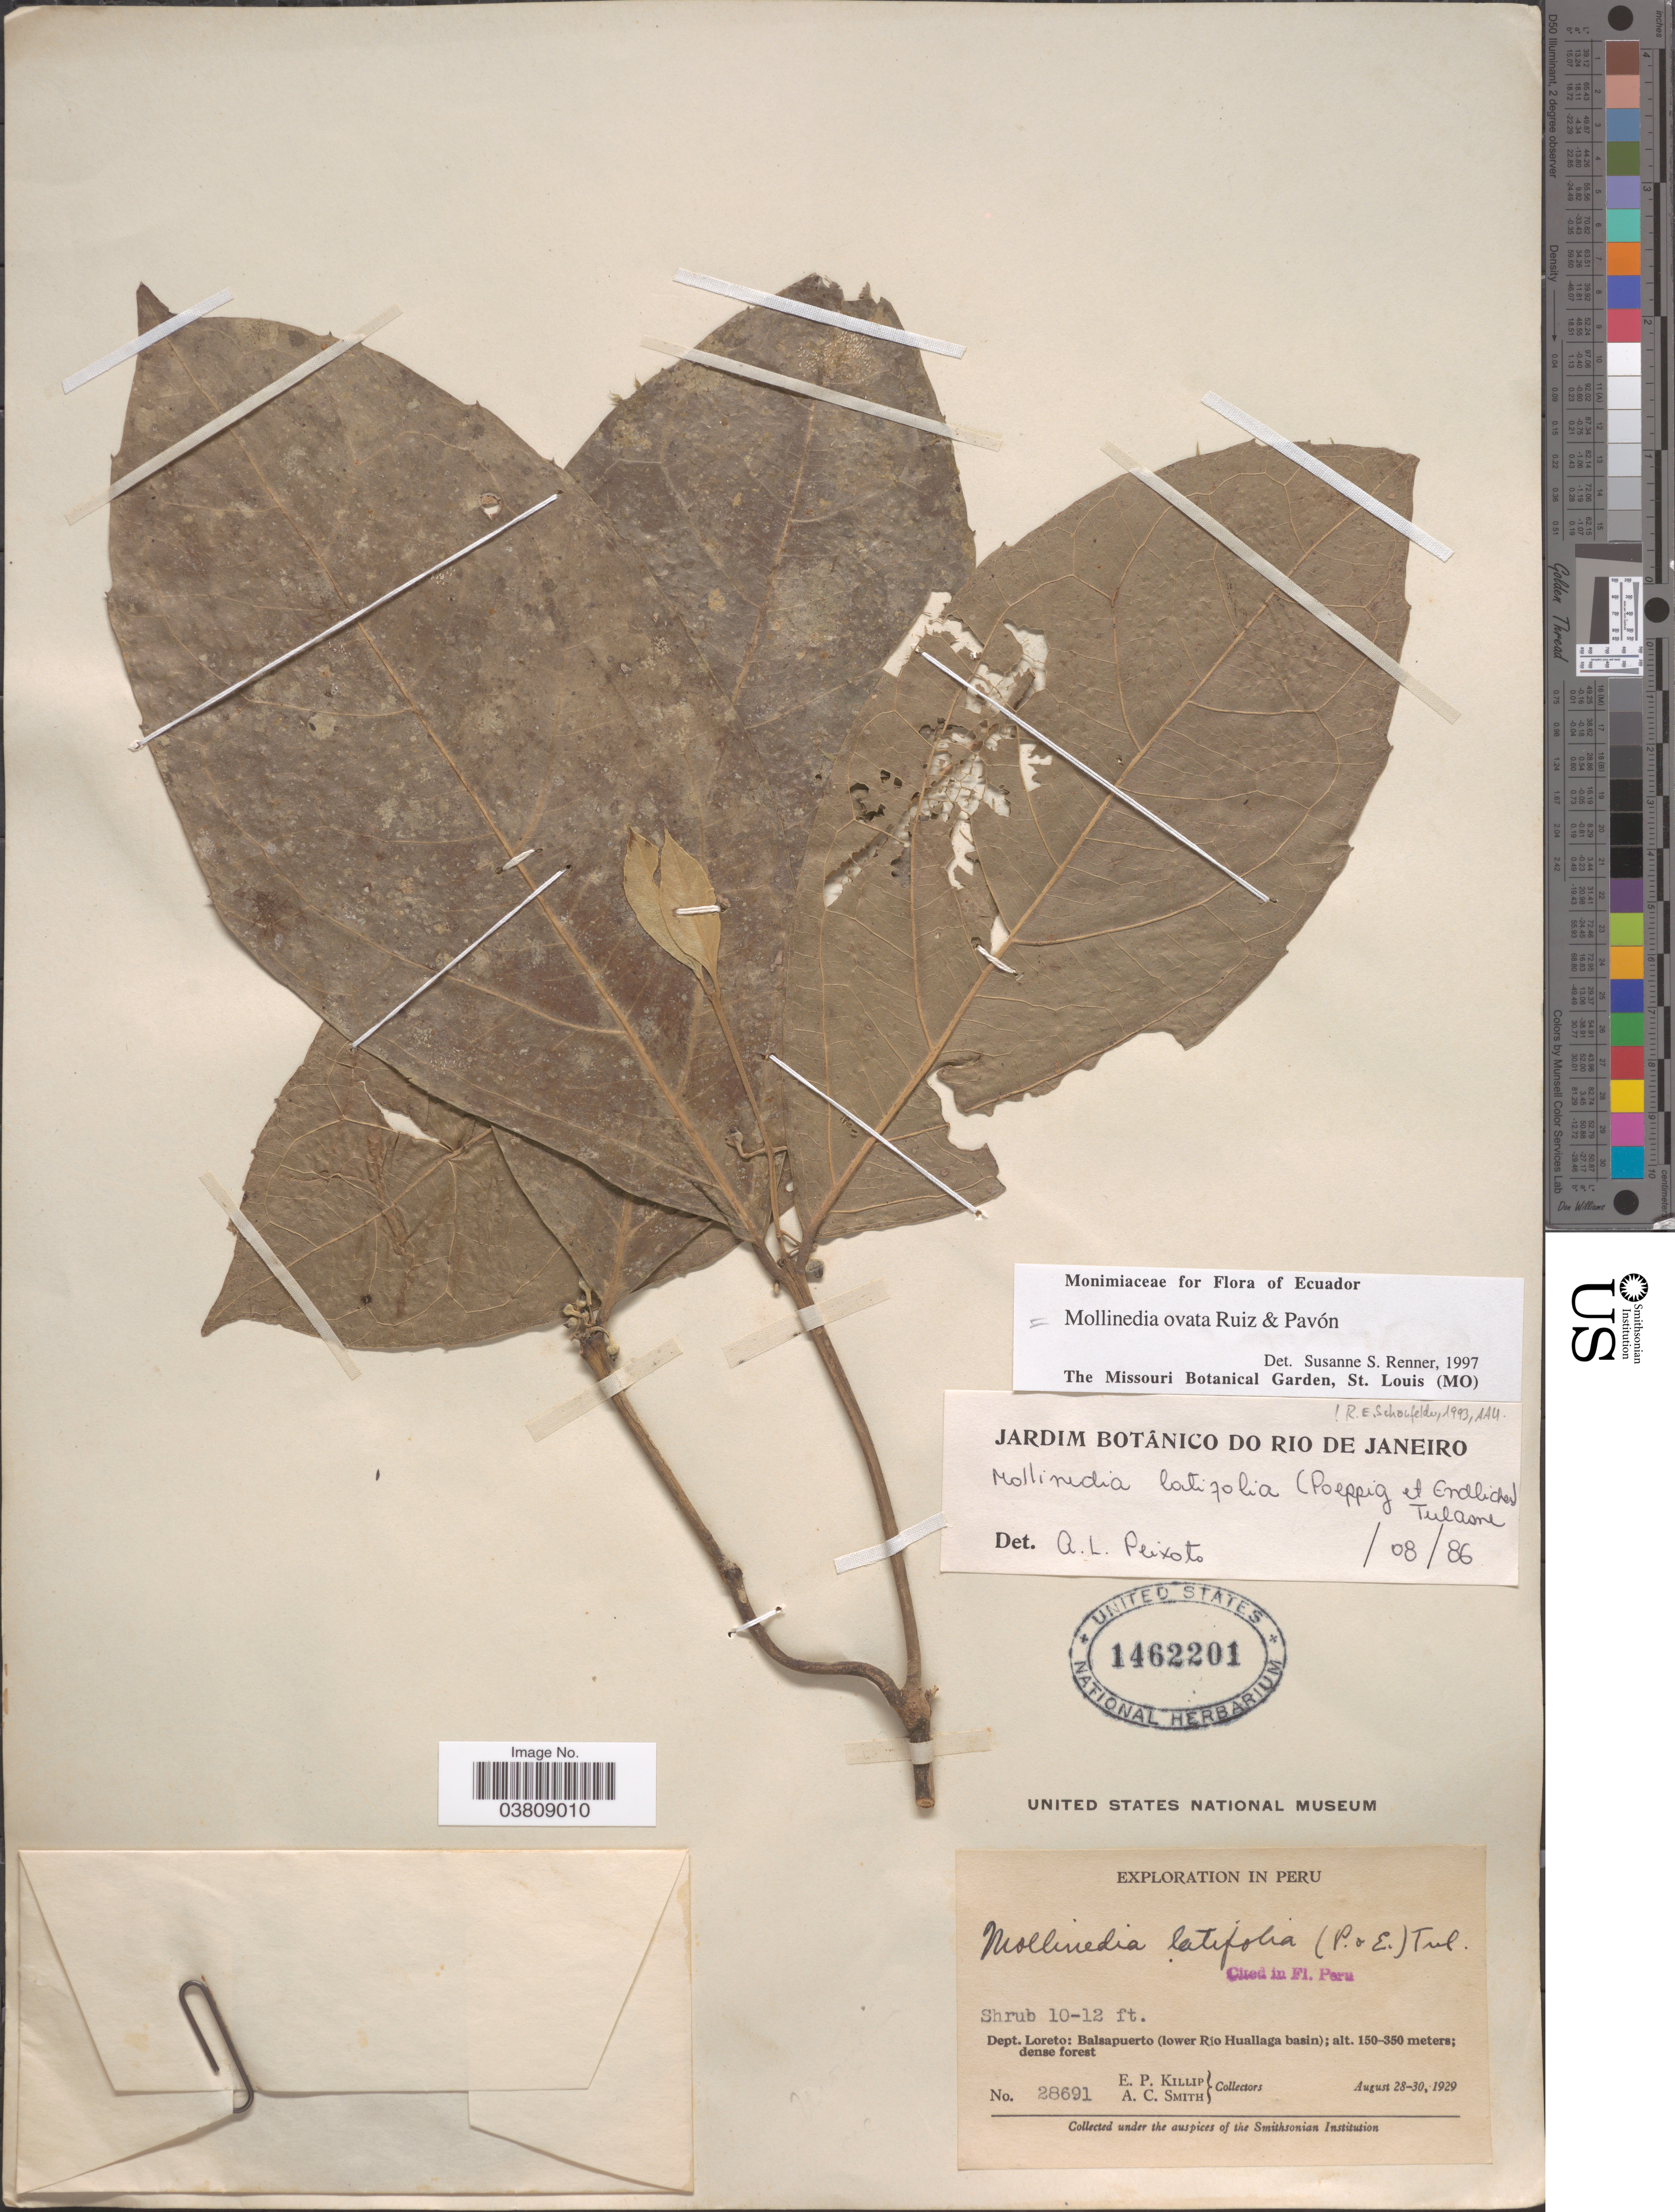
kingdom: Plantae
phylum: Tracheophyta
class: Magnoliopsida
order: Laurales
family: Monimiaceae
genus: Mollinedia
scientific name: Mollinedia ovata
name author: Ruiz & Pav.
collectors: E. P. Killip & A. C. Smith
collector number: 28691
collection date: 1929-08-28/1929-08-30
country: Peru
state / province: Loreto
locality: Dept. Loreto: Balsapuerto (lower Río Huallaga basin).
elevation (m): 150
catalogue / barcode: US 1462201